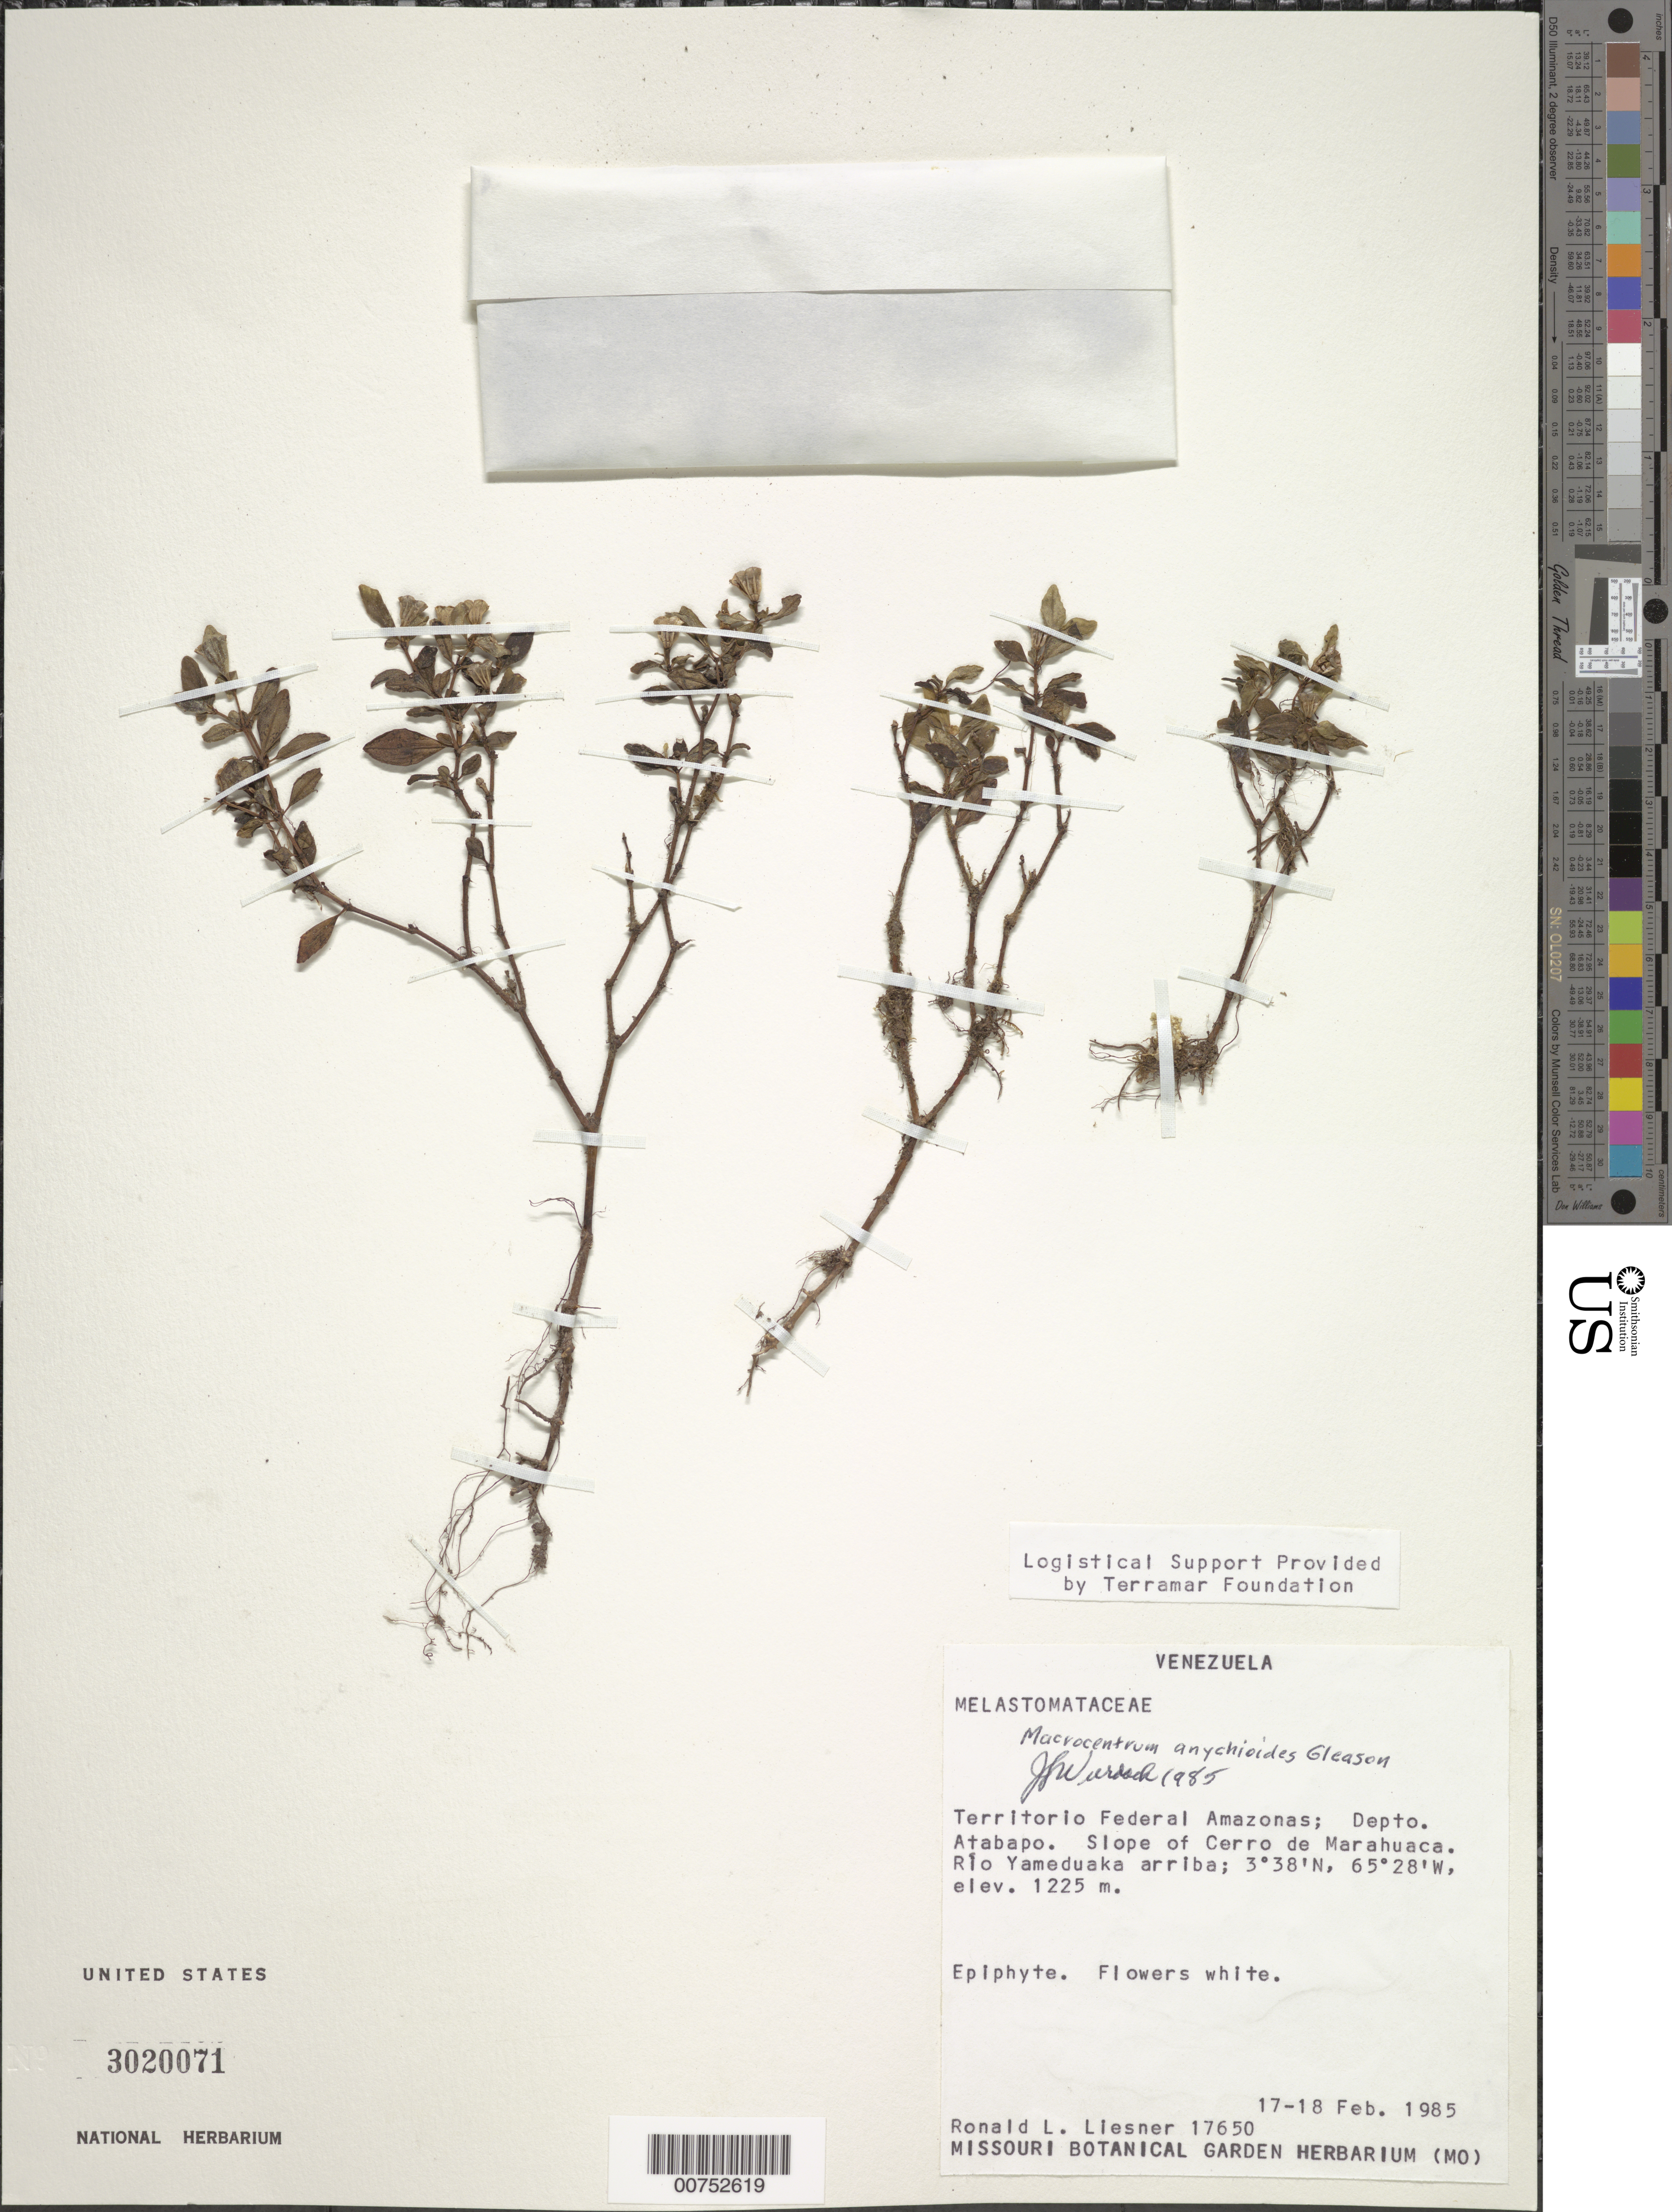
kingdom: Plantae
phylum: Tracheophyta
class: Magnoliopsida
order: Myrtales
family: Melastomataceae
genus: Macrocentrum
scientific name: Macrocentrum anychioides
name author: Gleason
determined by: Wurdack, John J., (US), US (UNITED STATES)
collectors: R. L. Liesner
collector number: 17650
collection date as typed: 17-Feb-85 to 18-Feb-85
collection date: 1985-02-17/1985-02-18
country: Venezuela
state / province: Amazonas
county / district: Atabapo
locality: Cerro de Marahuaca slope, Río Yameduaka arriba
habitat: Slope of cerro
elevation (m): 1225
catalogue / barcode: US 3020071